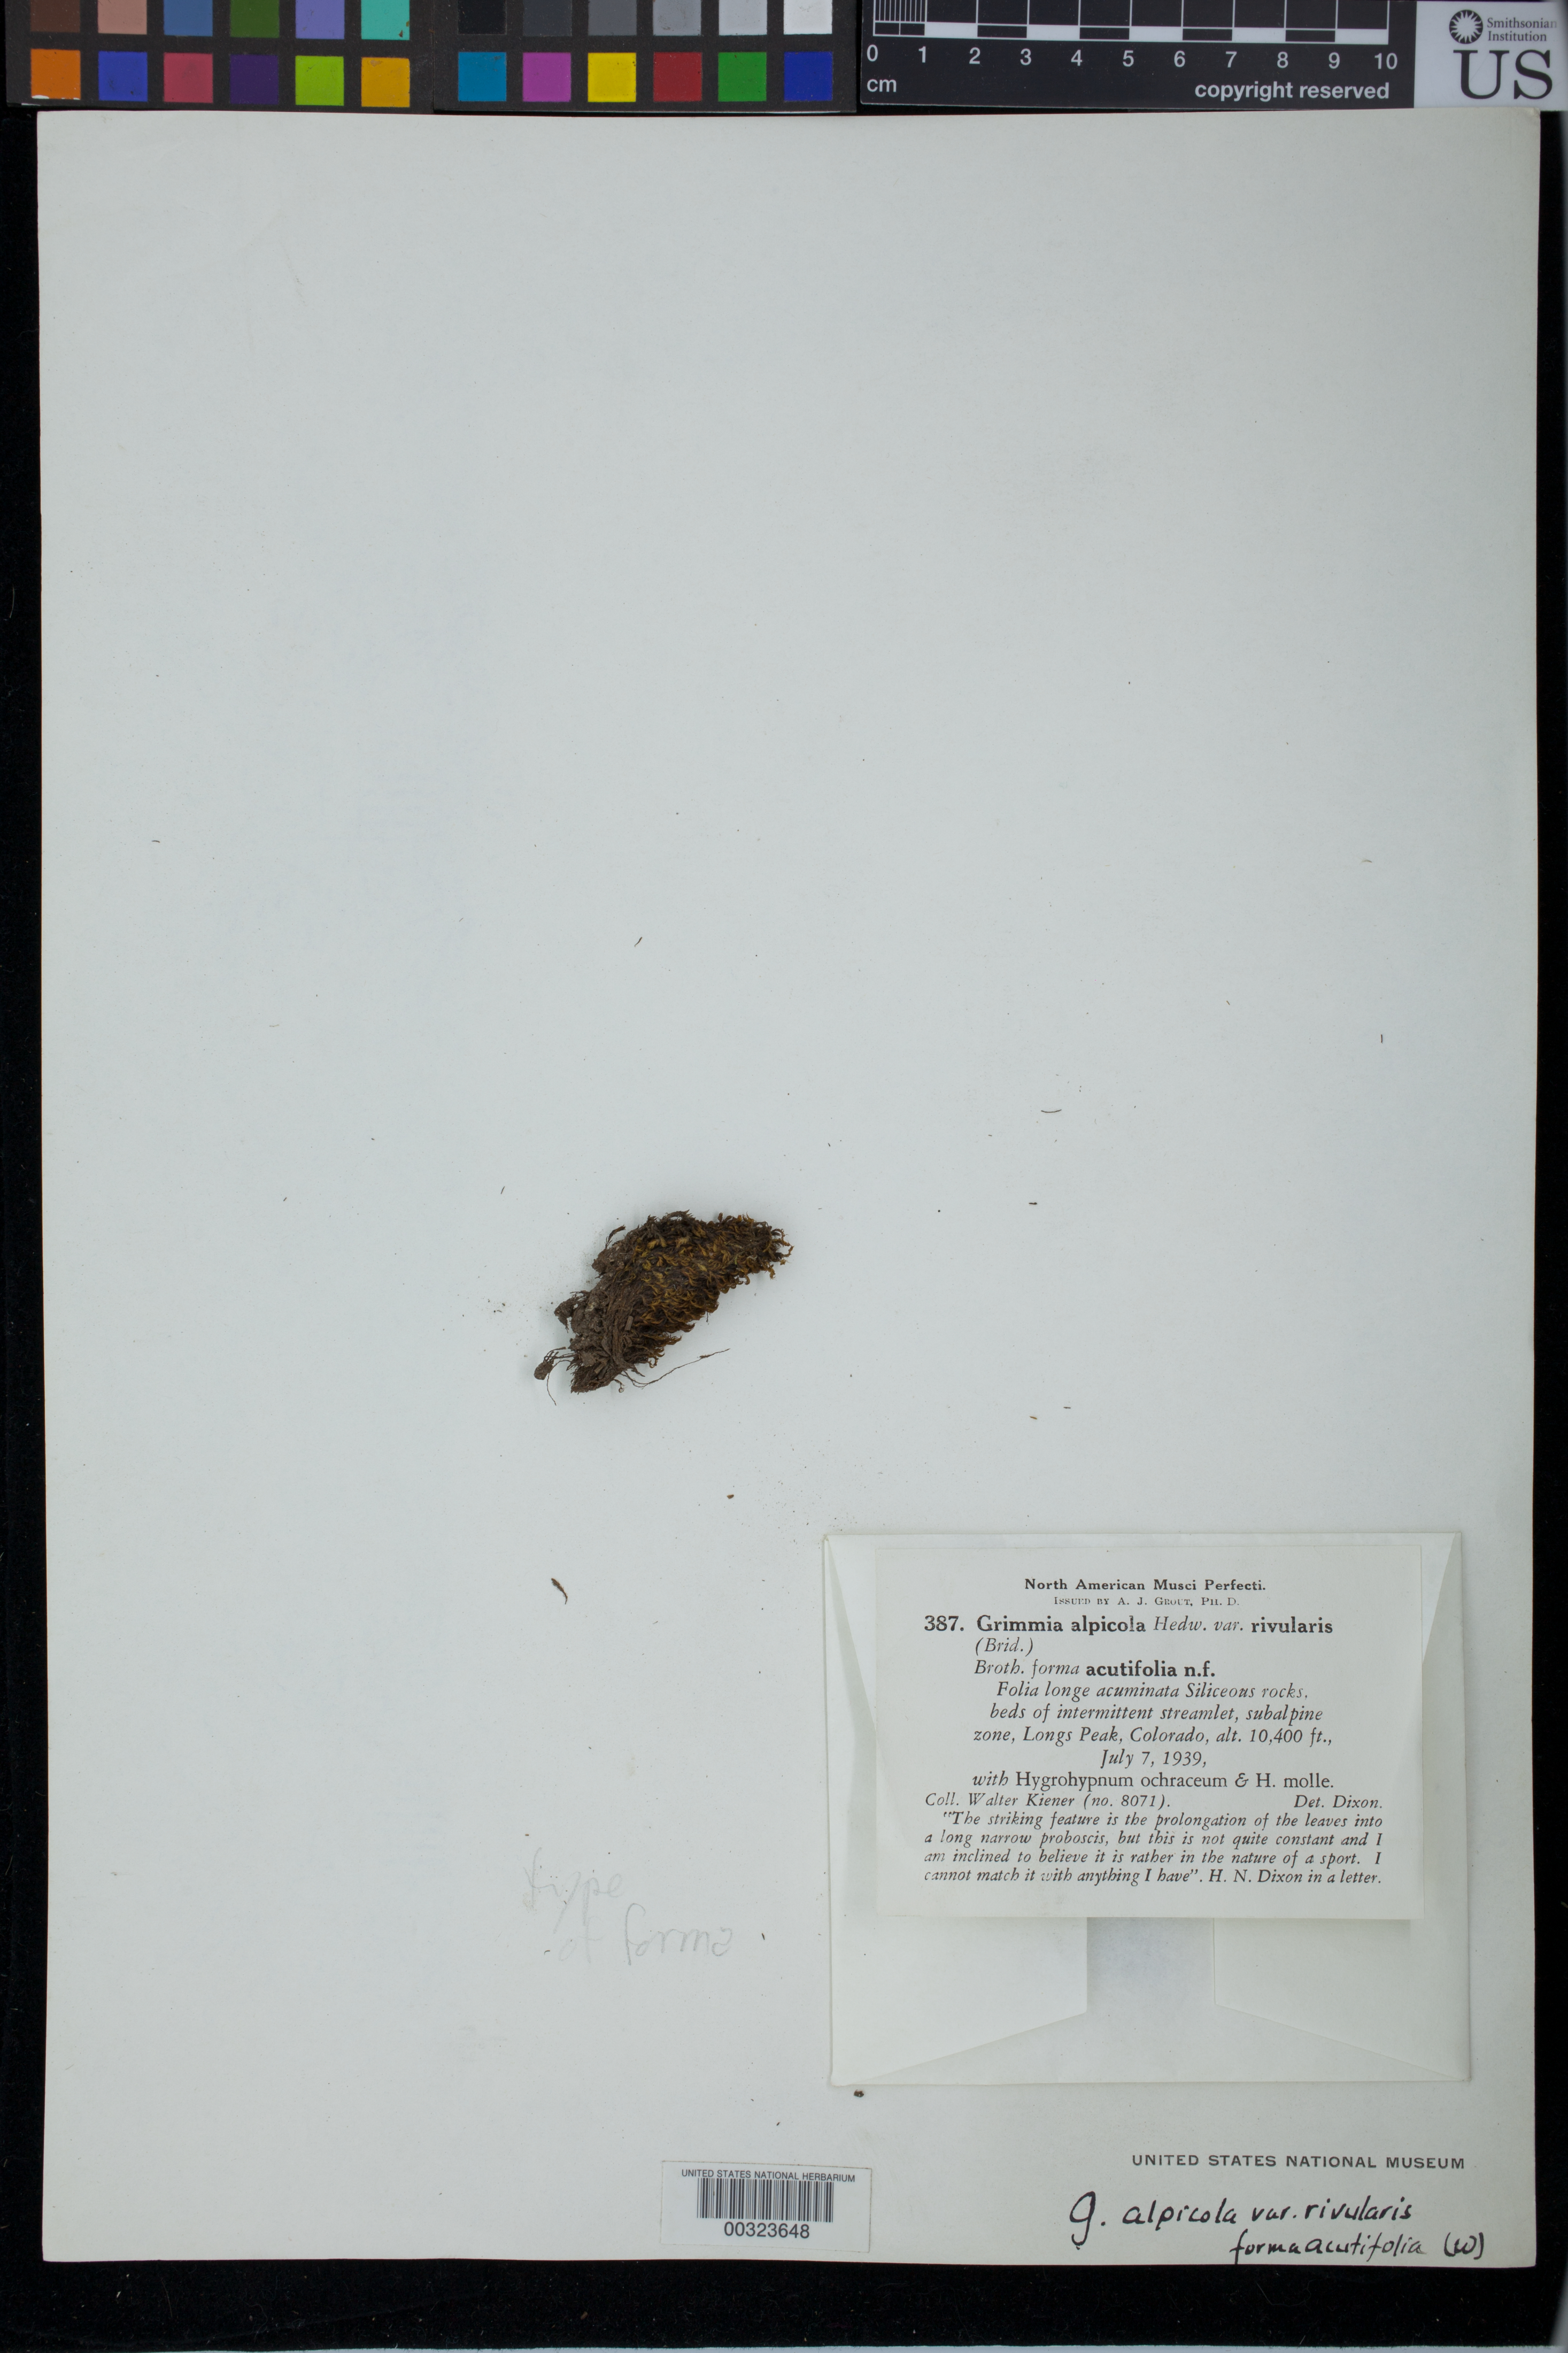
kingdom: Plantae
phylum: Bryophyta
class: Bryopsida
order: Grimmiales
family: Grimmiaceae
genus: Grimmia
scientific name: Grimmia alpicola f. acutifolia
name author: Grout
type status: Type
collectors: W. B. Kiener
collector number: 387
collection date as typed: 04 Jul 1939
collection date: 1939-07-04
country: United States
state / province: Colorado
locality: Long Peaks. [= Longs Peak?]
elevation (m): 3170